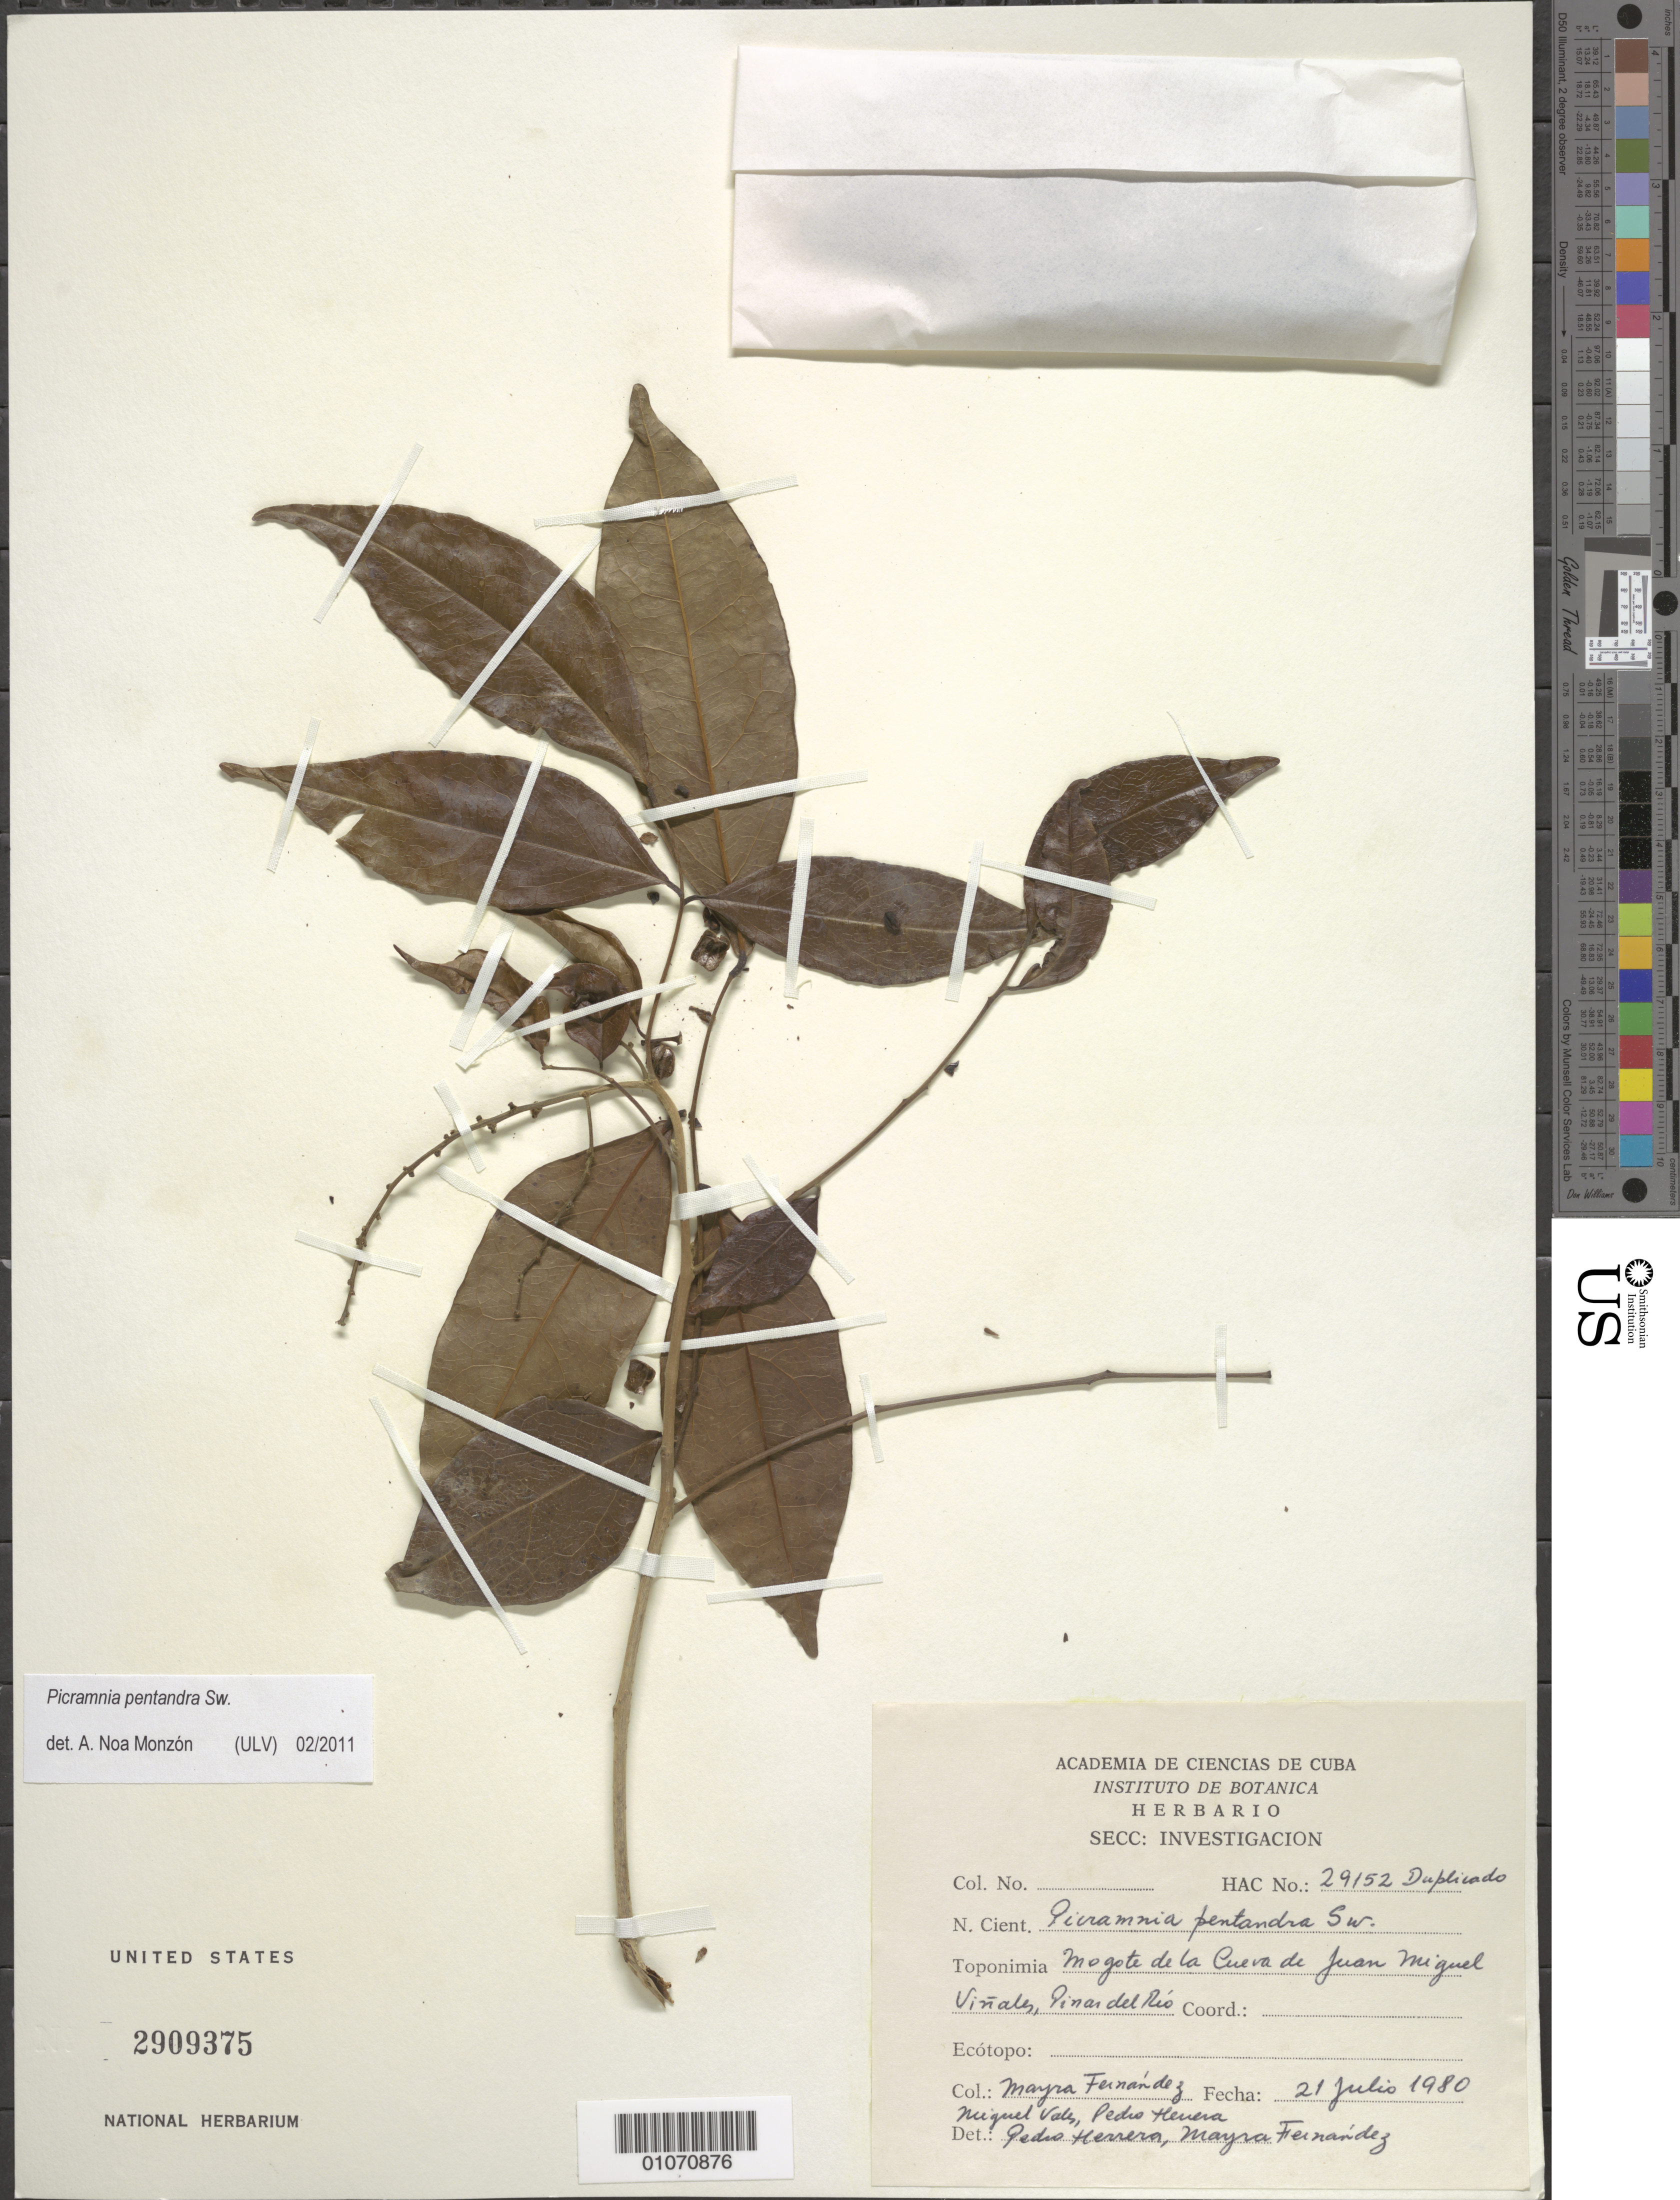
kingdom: Plantae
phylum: Tracheophyta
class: Magnoliopsida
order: Picramniales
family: Picramniaceae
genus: Picramnia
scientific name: Picramnia pentandra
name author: Sw.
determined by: Noa Monzón, A.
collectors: M. Fernández, J. Vélez & Herrera, P.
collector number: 29152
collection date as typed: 21 Jul 1980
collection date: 1980-07-21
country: Cuba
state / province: Pinar del Río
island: Cuba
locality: Mogote de la Cueva de Juan Miguel, Viñales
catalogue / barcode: US 2909375